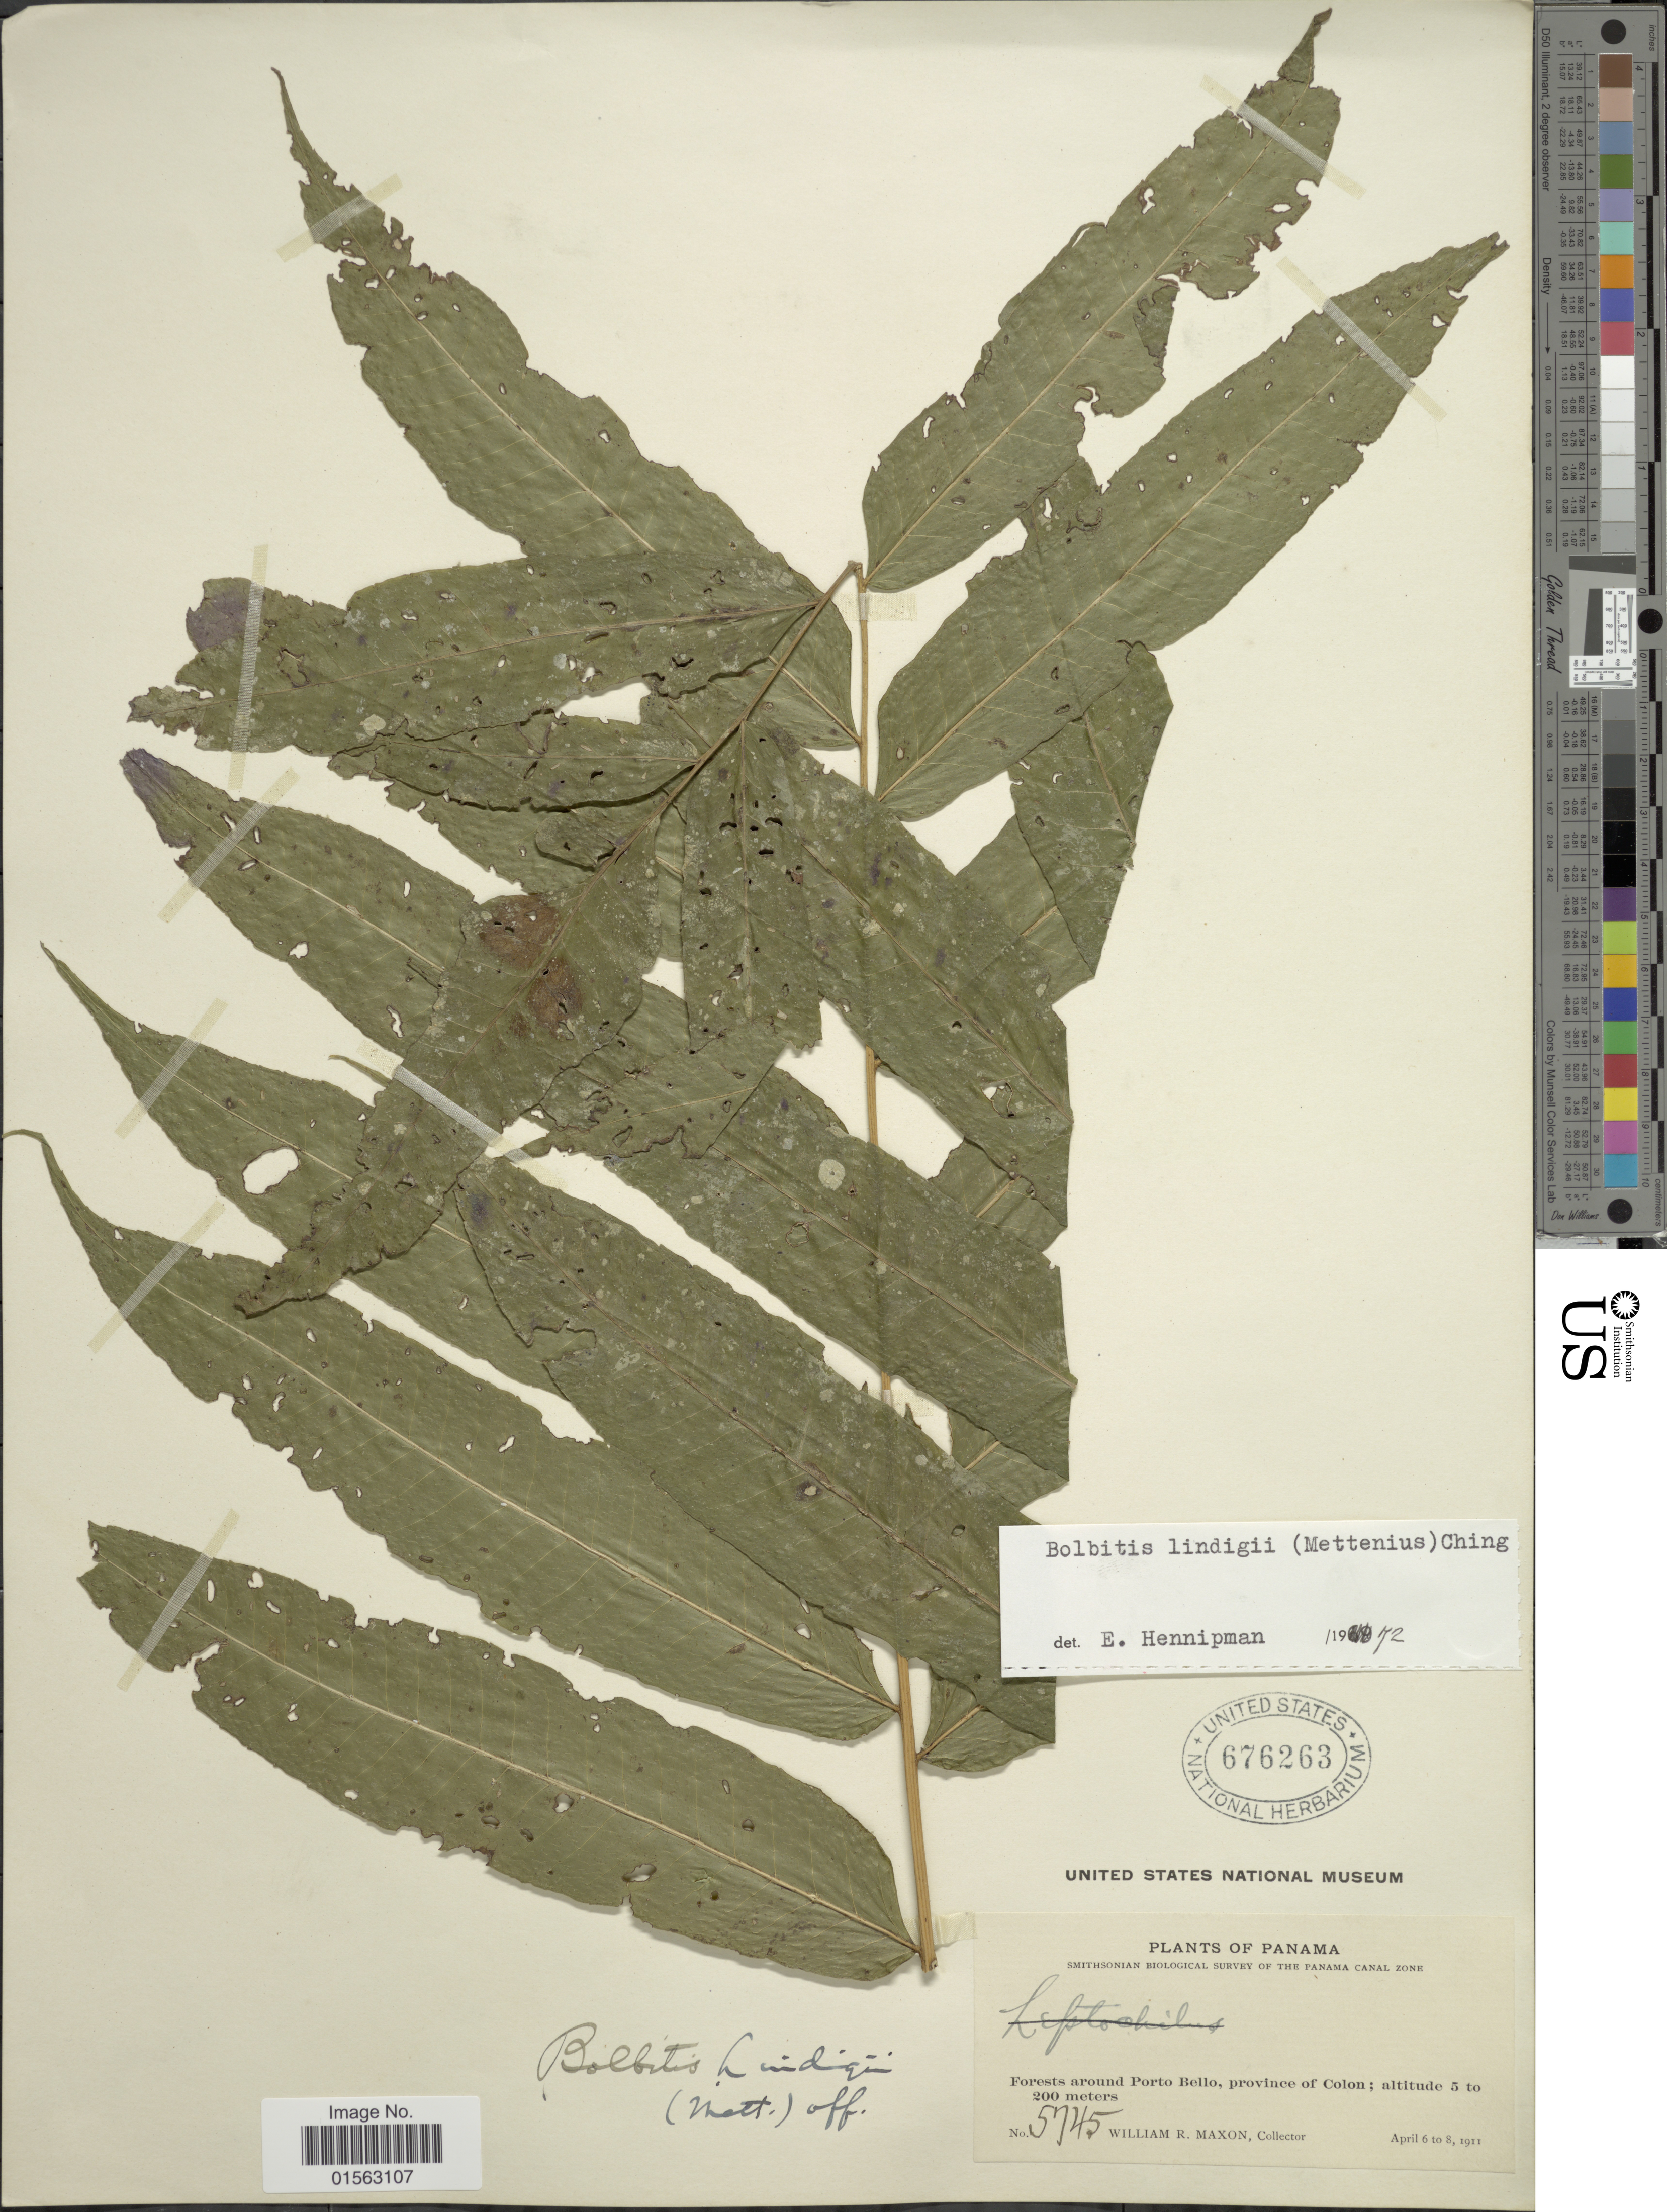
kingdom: Plantae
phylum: Tracheophyta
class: Polypodiopsida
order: Polypodiales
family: Dryopteridaceae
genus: Mickelia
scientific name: Mickelia lindigii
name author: (Mett.) R.C. Moran et al.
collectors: W. R. Maxon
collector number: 5745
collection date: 1911-04-06/1911-04-08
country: Panama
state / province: Colón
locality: Panama, forests around Porto Bello, province of Colon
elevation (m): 5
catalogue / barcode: US 676263